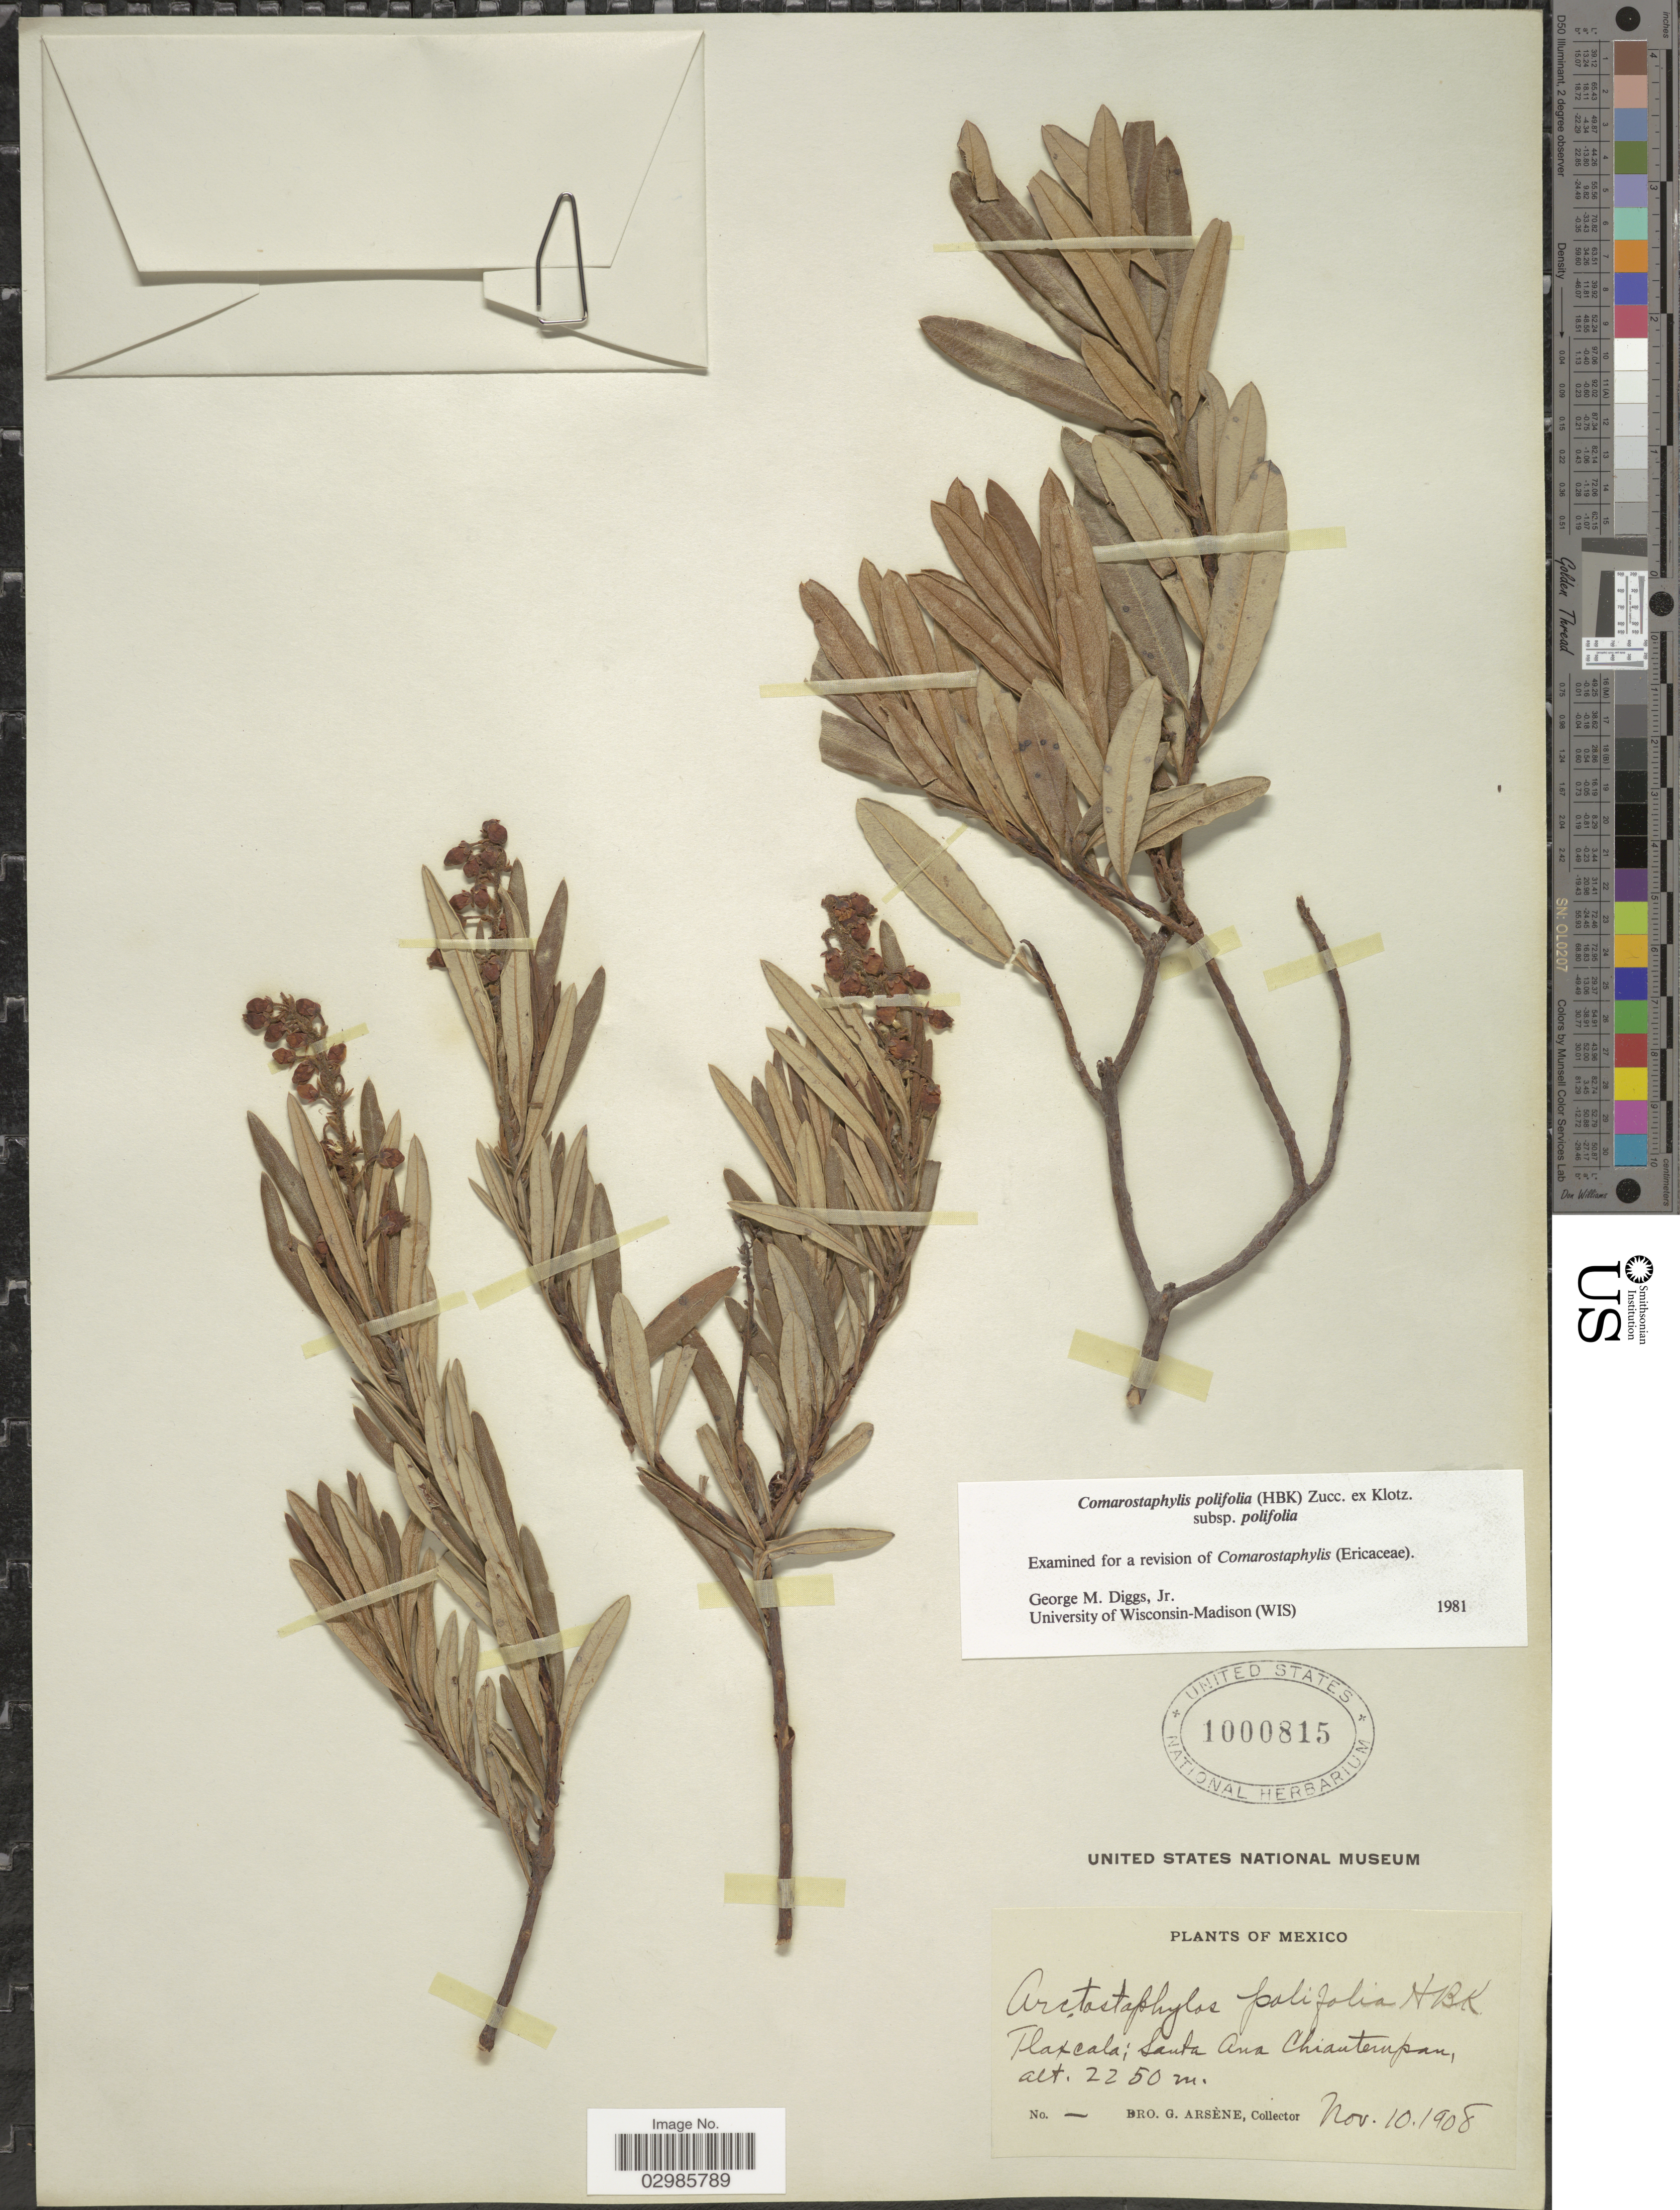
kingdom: Plantae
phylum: Tracheophyta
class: Magnoliopsida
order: Ericales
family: Ericaceae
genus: Comarostaphylis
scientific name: Comarostaphylis polifolia subsp. polifolia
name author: (Kunth) Zucc. ex Klotzsch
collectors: Bro. G. Arsène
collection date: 1908-11-10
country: Mexico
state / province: Tlaxcala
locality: Santa Ana Chiantempan.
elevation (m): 2250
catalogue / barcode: US 1000815